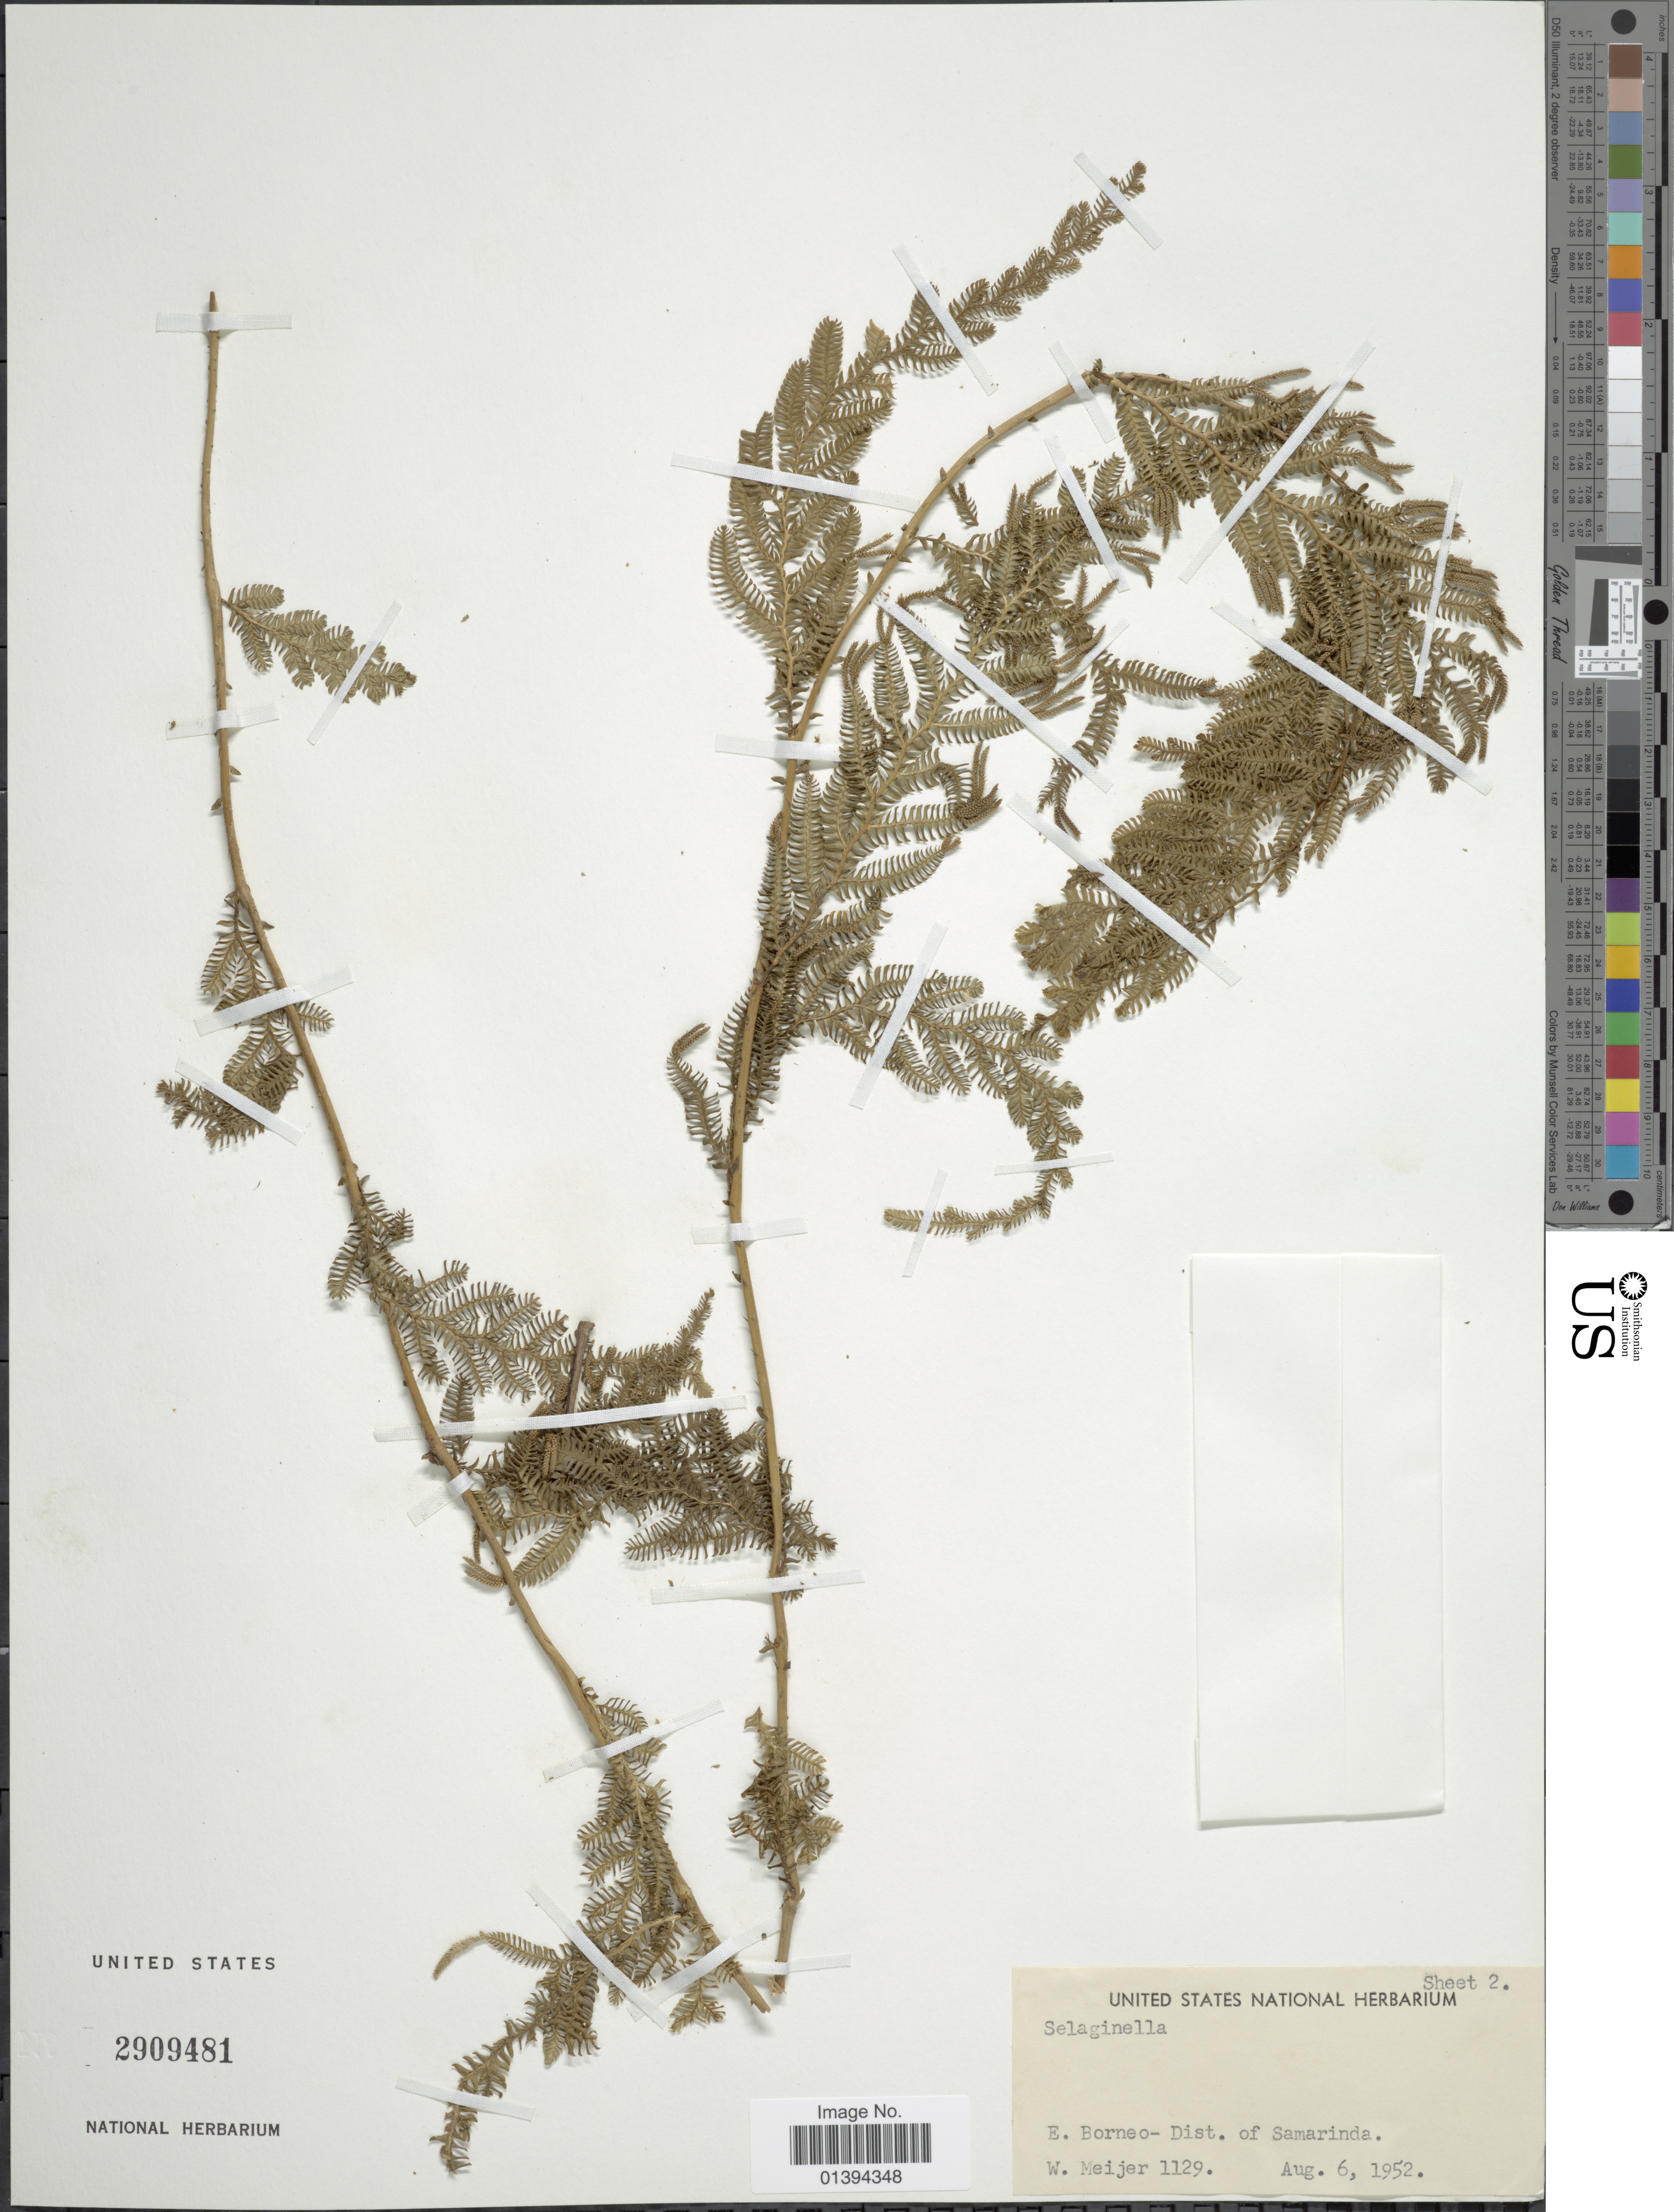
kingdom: Plantae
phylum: Tracheophyta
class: Lycopodiopsida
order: Selaginellales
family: Selaginellaceae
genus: Selaginella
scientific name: Selaginella sp.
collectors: W. Meijer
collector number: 1129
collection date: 1952-08-06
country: Indonesia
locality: E. Borneo-Dist. of Samarinda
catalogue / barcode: US 2909481